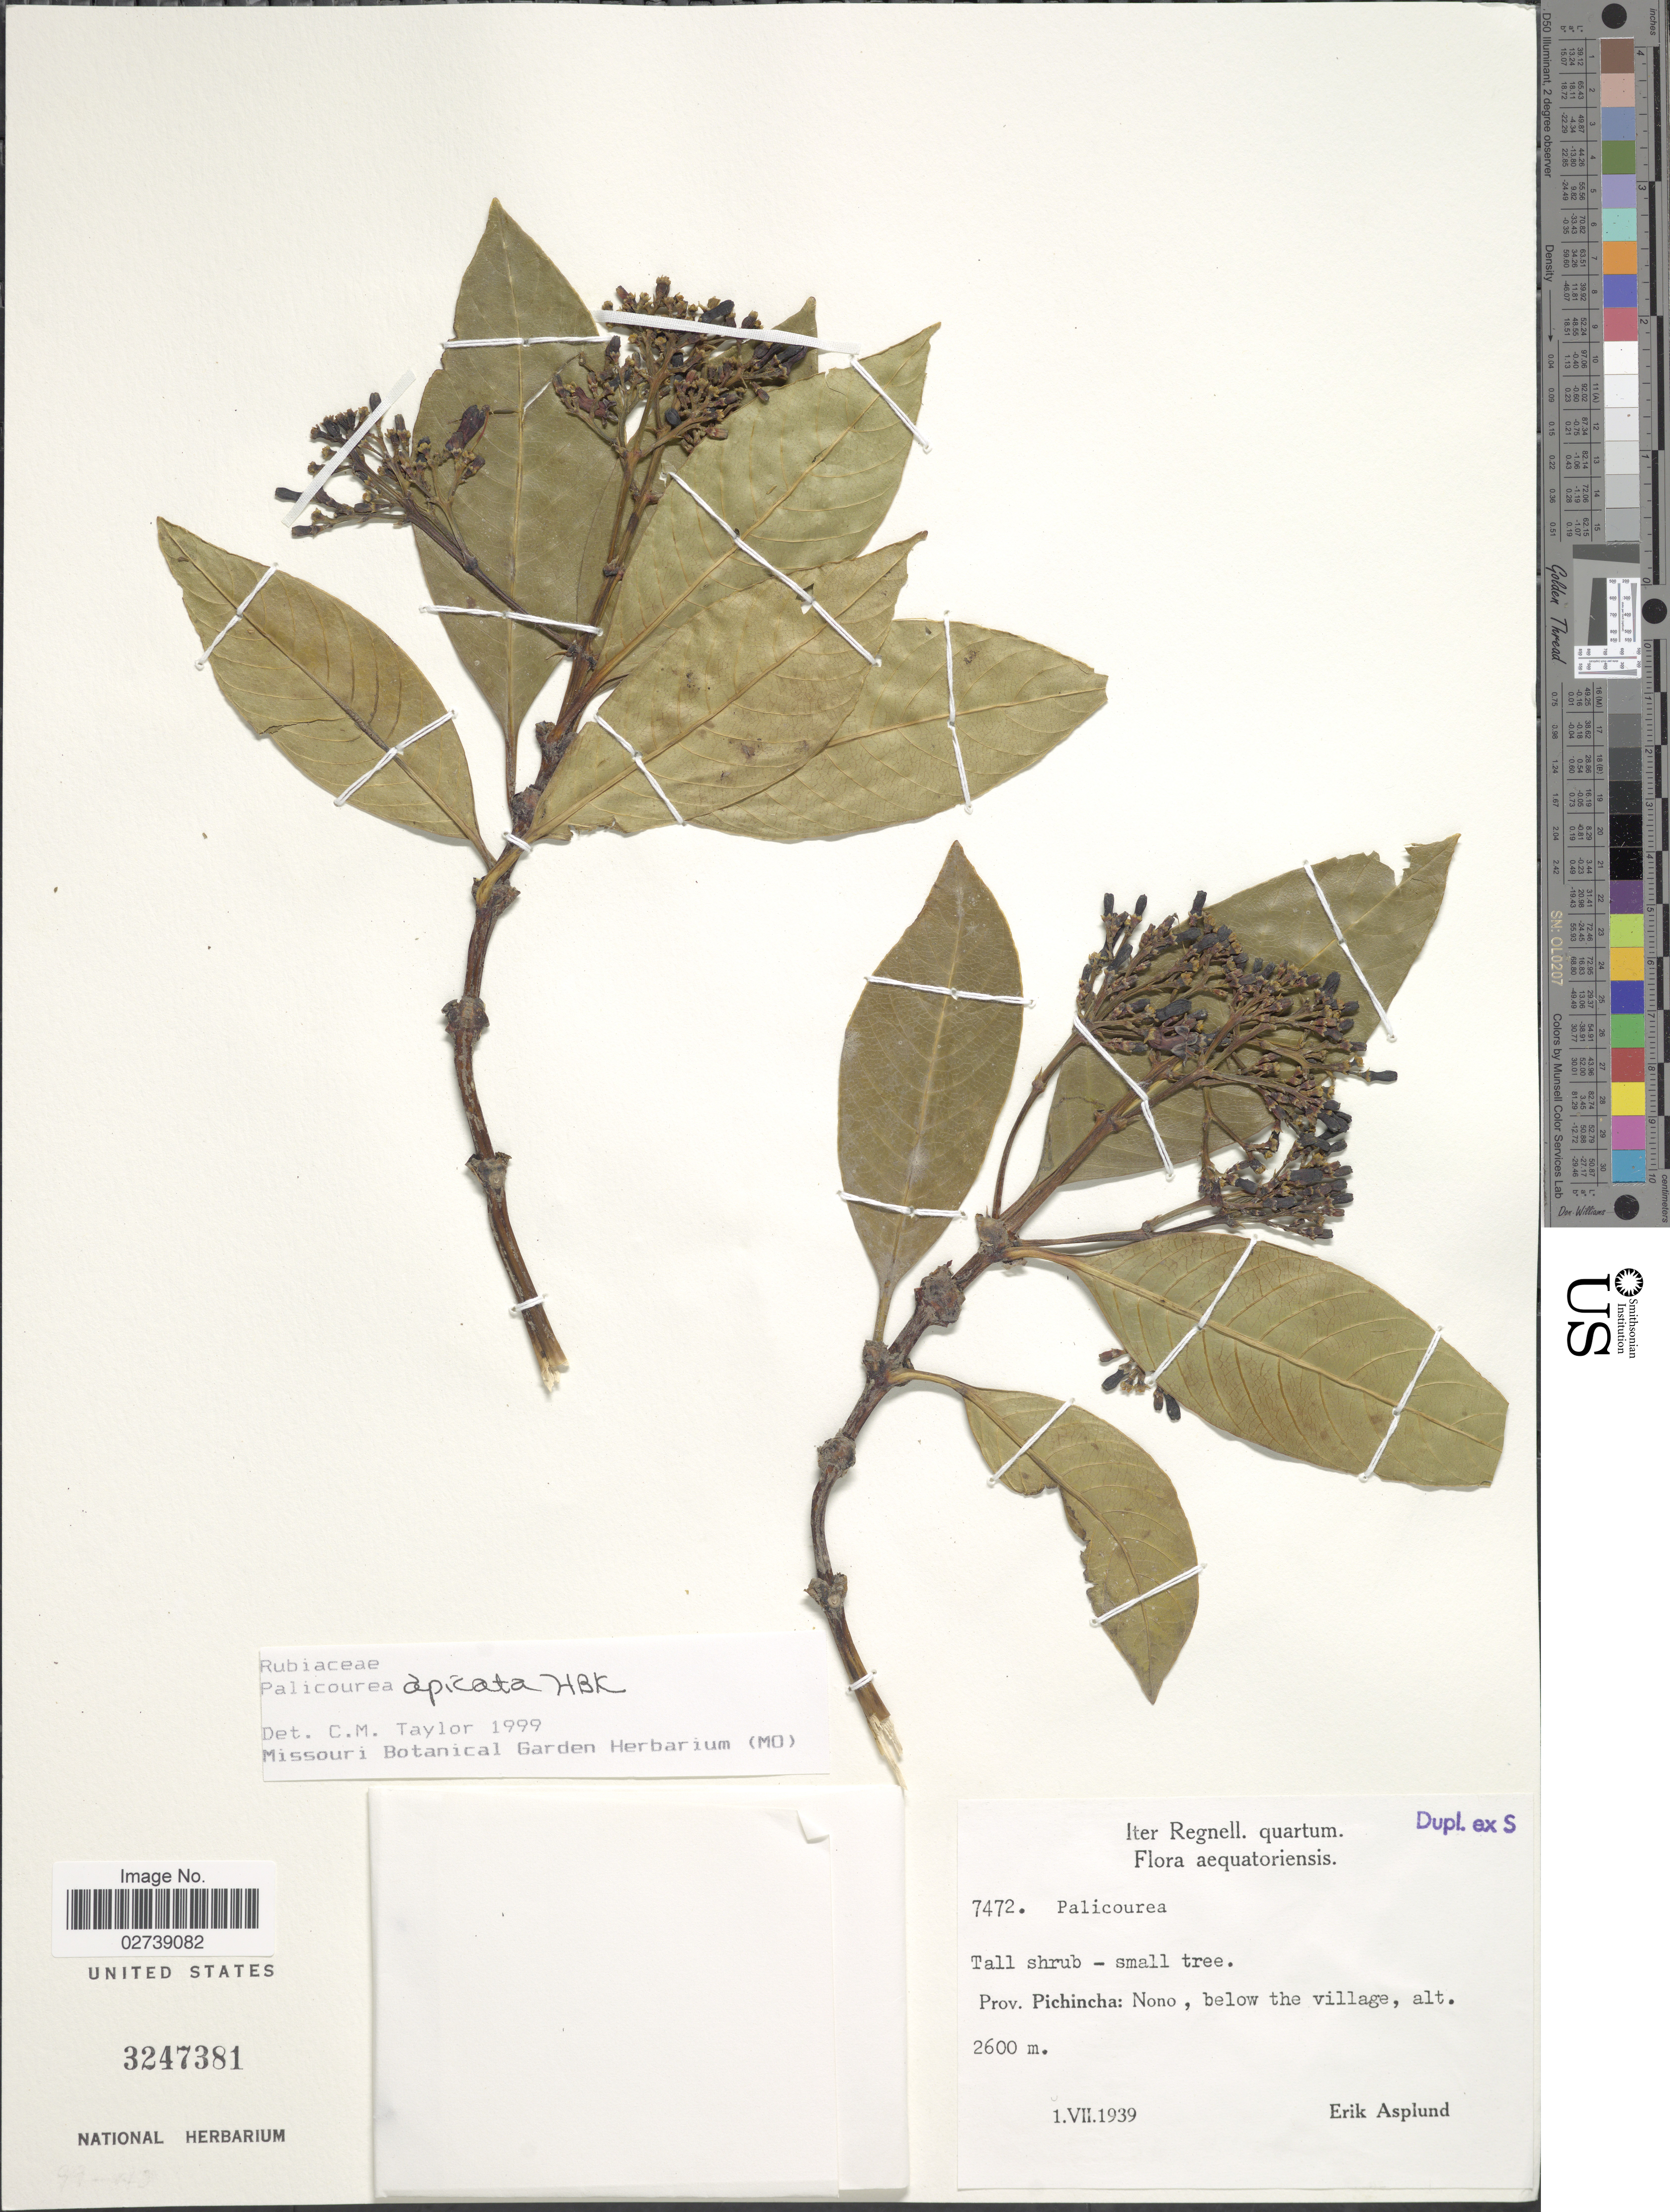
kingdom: Plantae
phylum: Tracheophyta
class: Magnoliopsida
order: Gentianales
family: Rubiaceae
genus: Palicourea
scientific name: Palicourea apicata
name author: Kunth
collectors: E. Asplund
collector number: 7472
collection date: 1939-07-01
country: Ecuador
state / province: Pichincha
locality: Prov. Pichincha: Nono, below the village.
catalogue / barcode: US 3247381